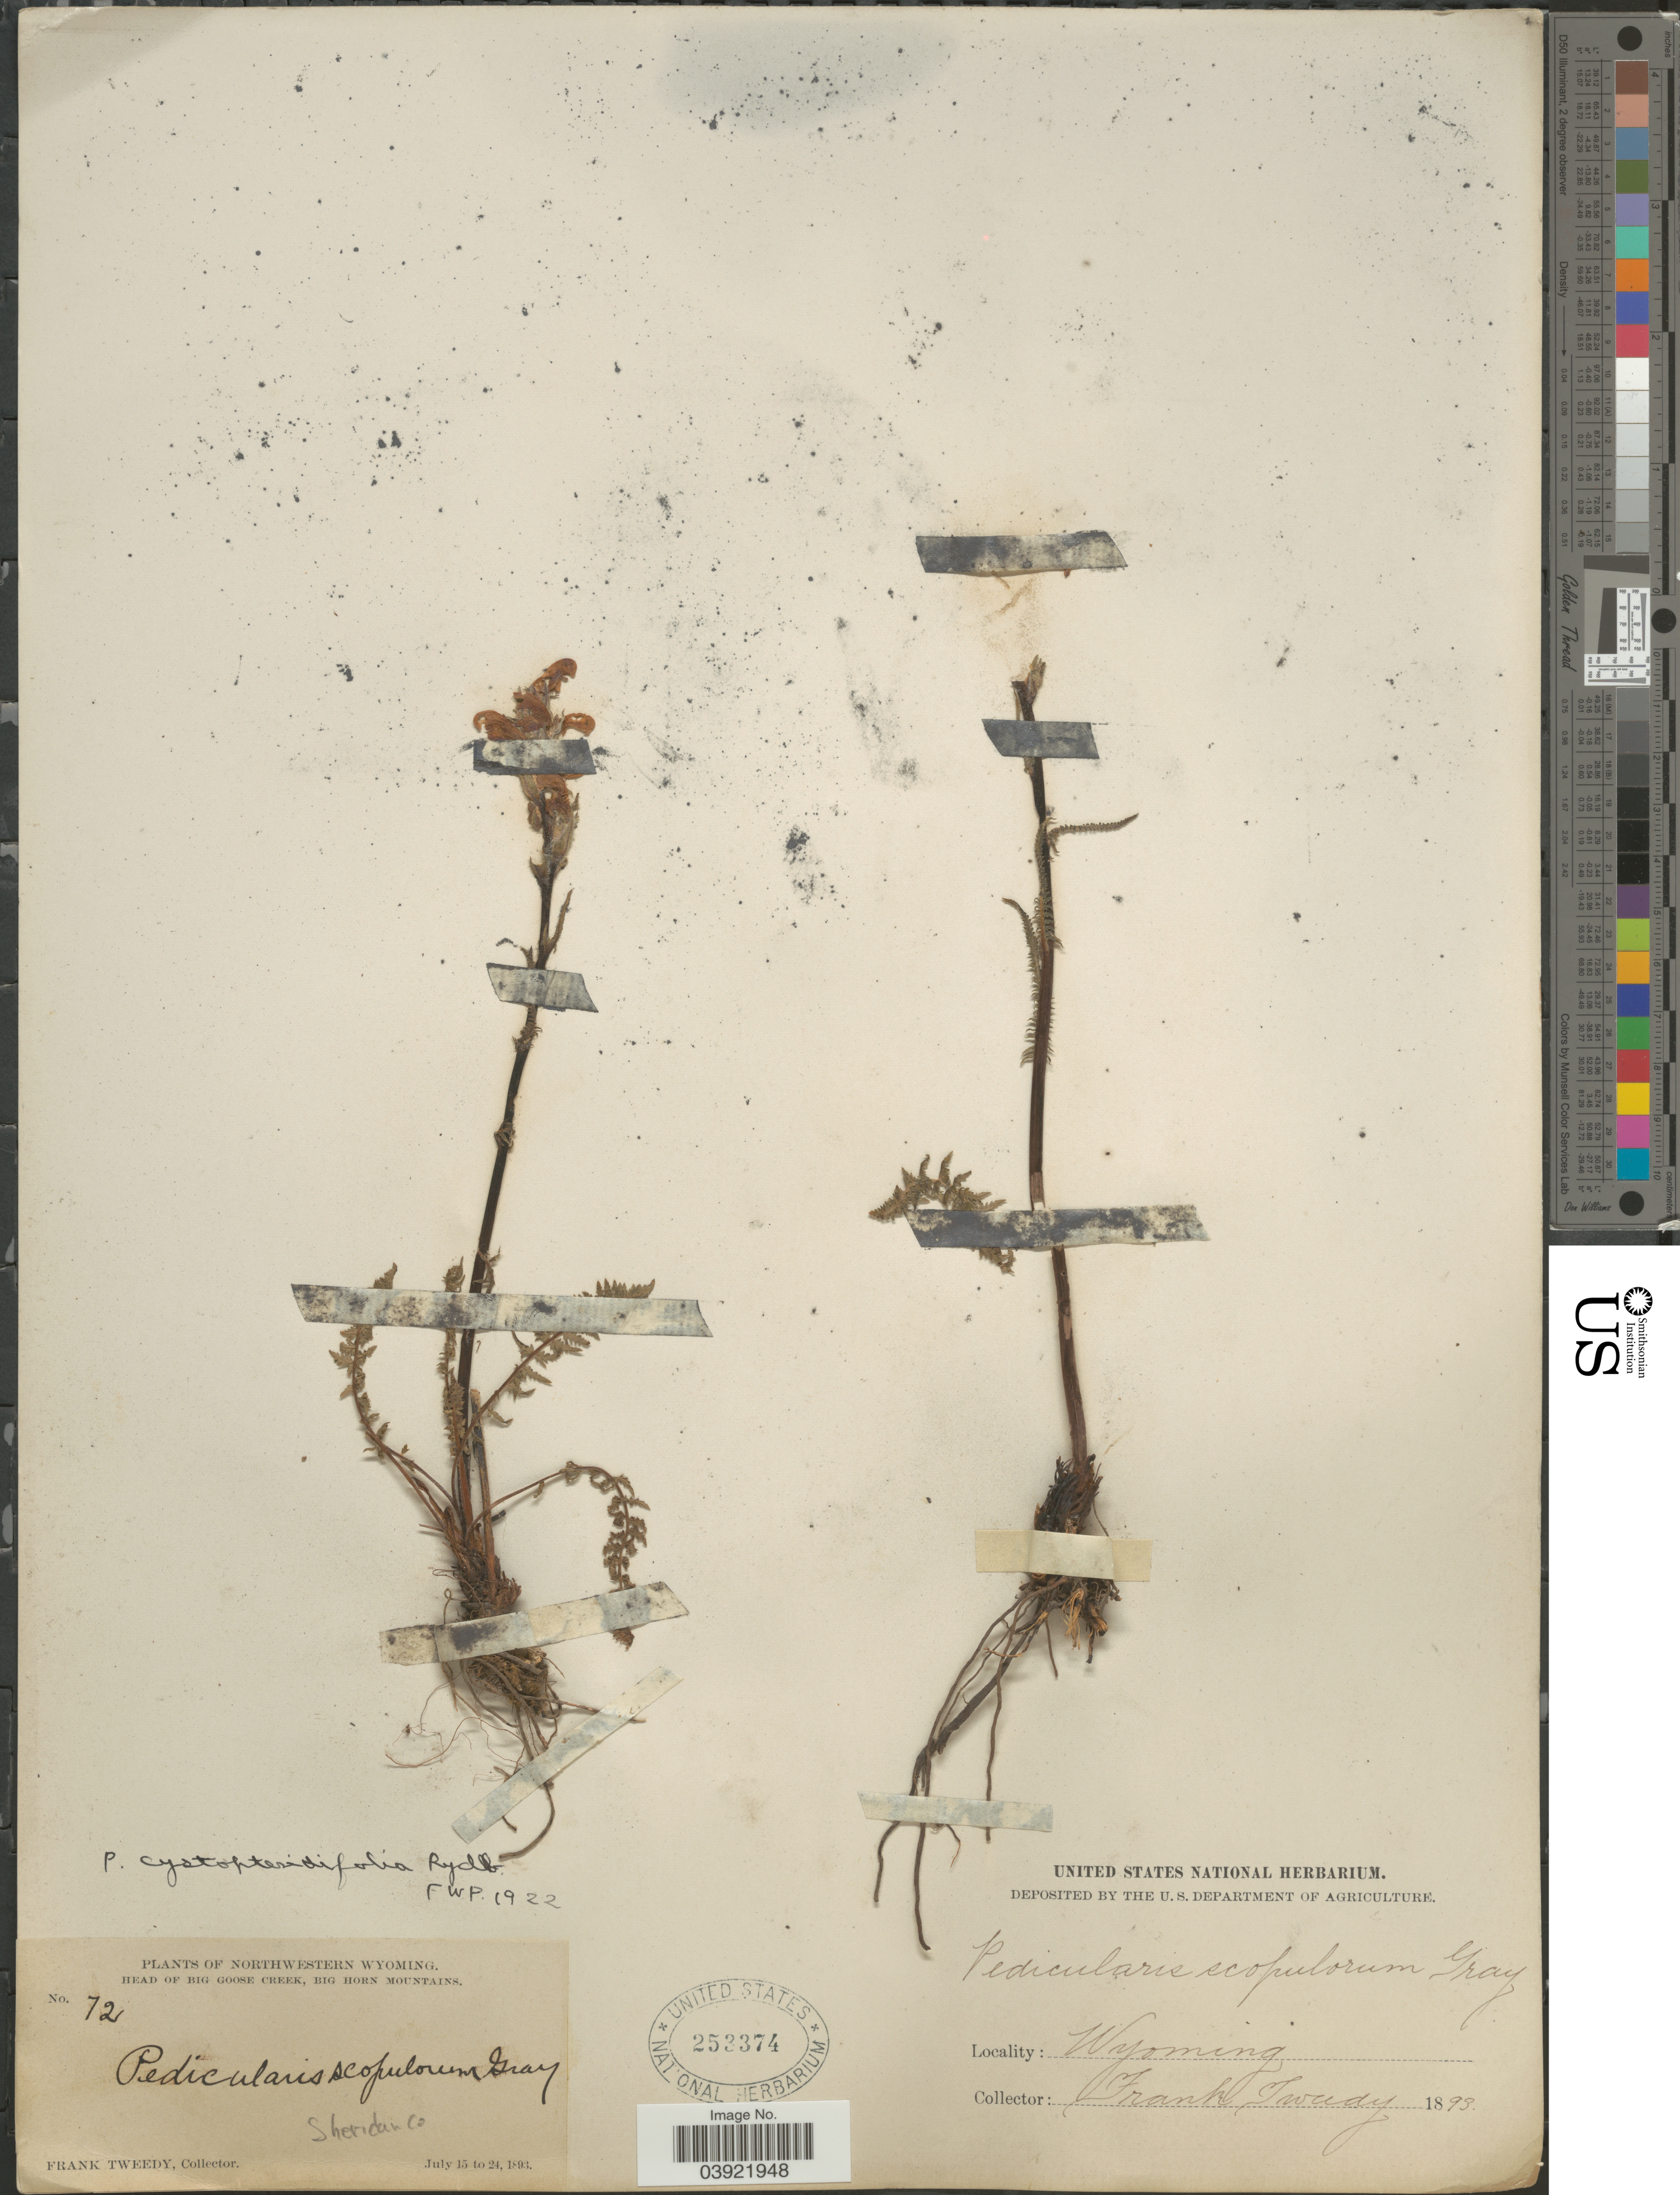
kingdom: Plantae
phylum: Tracheophyta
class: Magnoliopsida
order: Lamiales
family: Orobanchaceae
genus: Pedicularis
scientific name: Pedicularis cystopteridifolia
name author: Rydb.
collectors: F. Tweedy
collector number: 72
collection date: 1893-07-15/1893-07-24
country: United States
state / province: Wyoming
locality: Northwestern Wyoming. Head of Big Goose Creek, Big Horn Mountains. Sheridan Co.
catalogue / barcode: US 253374